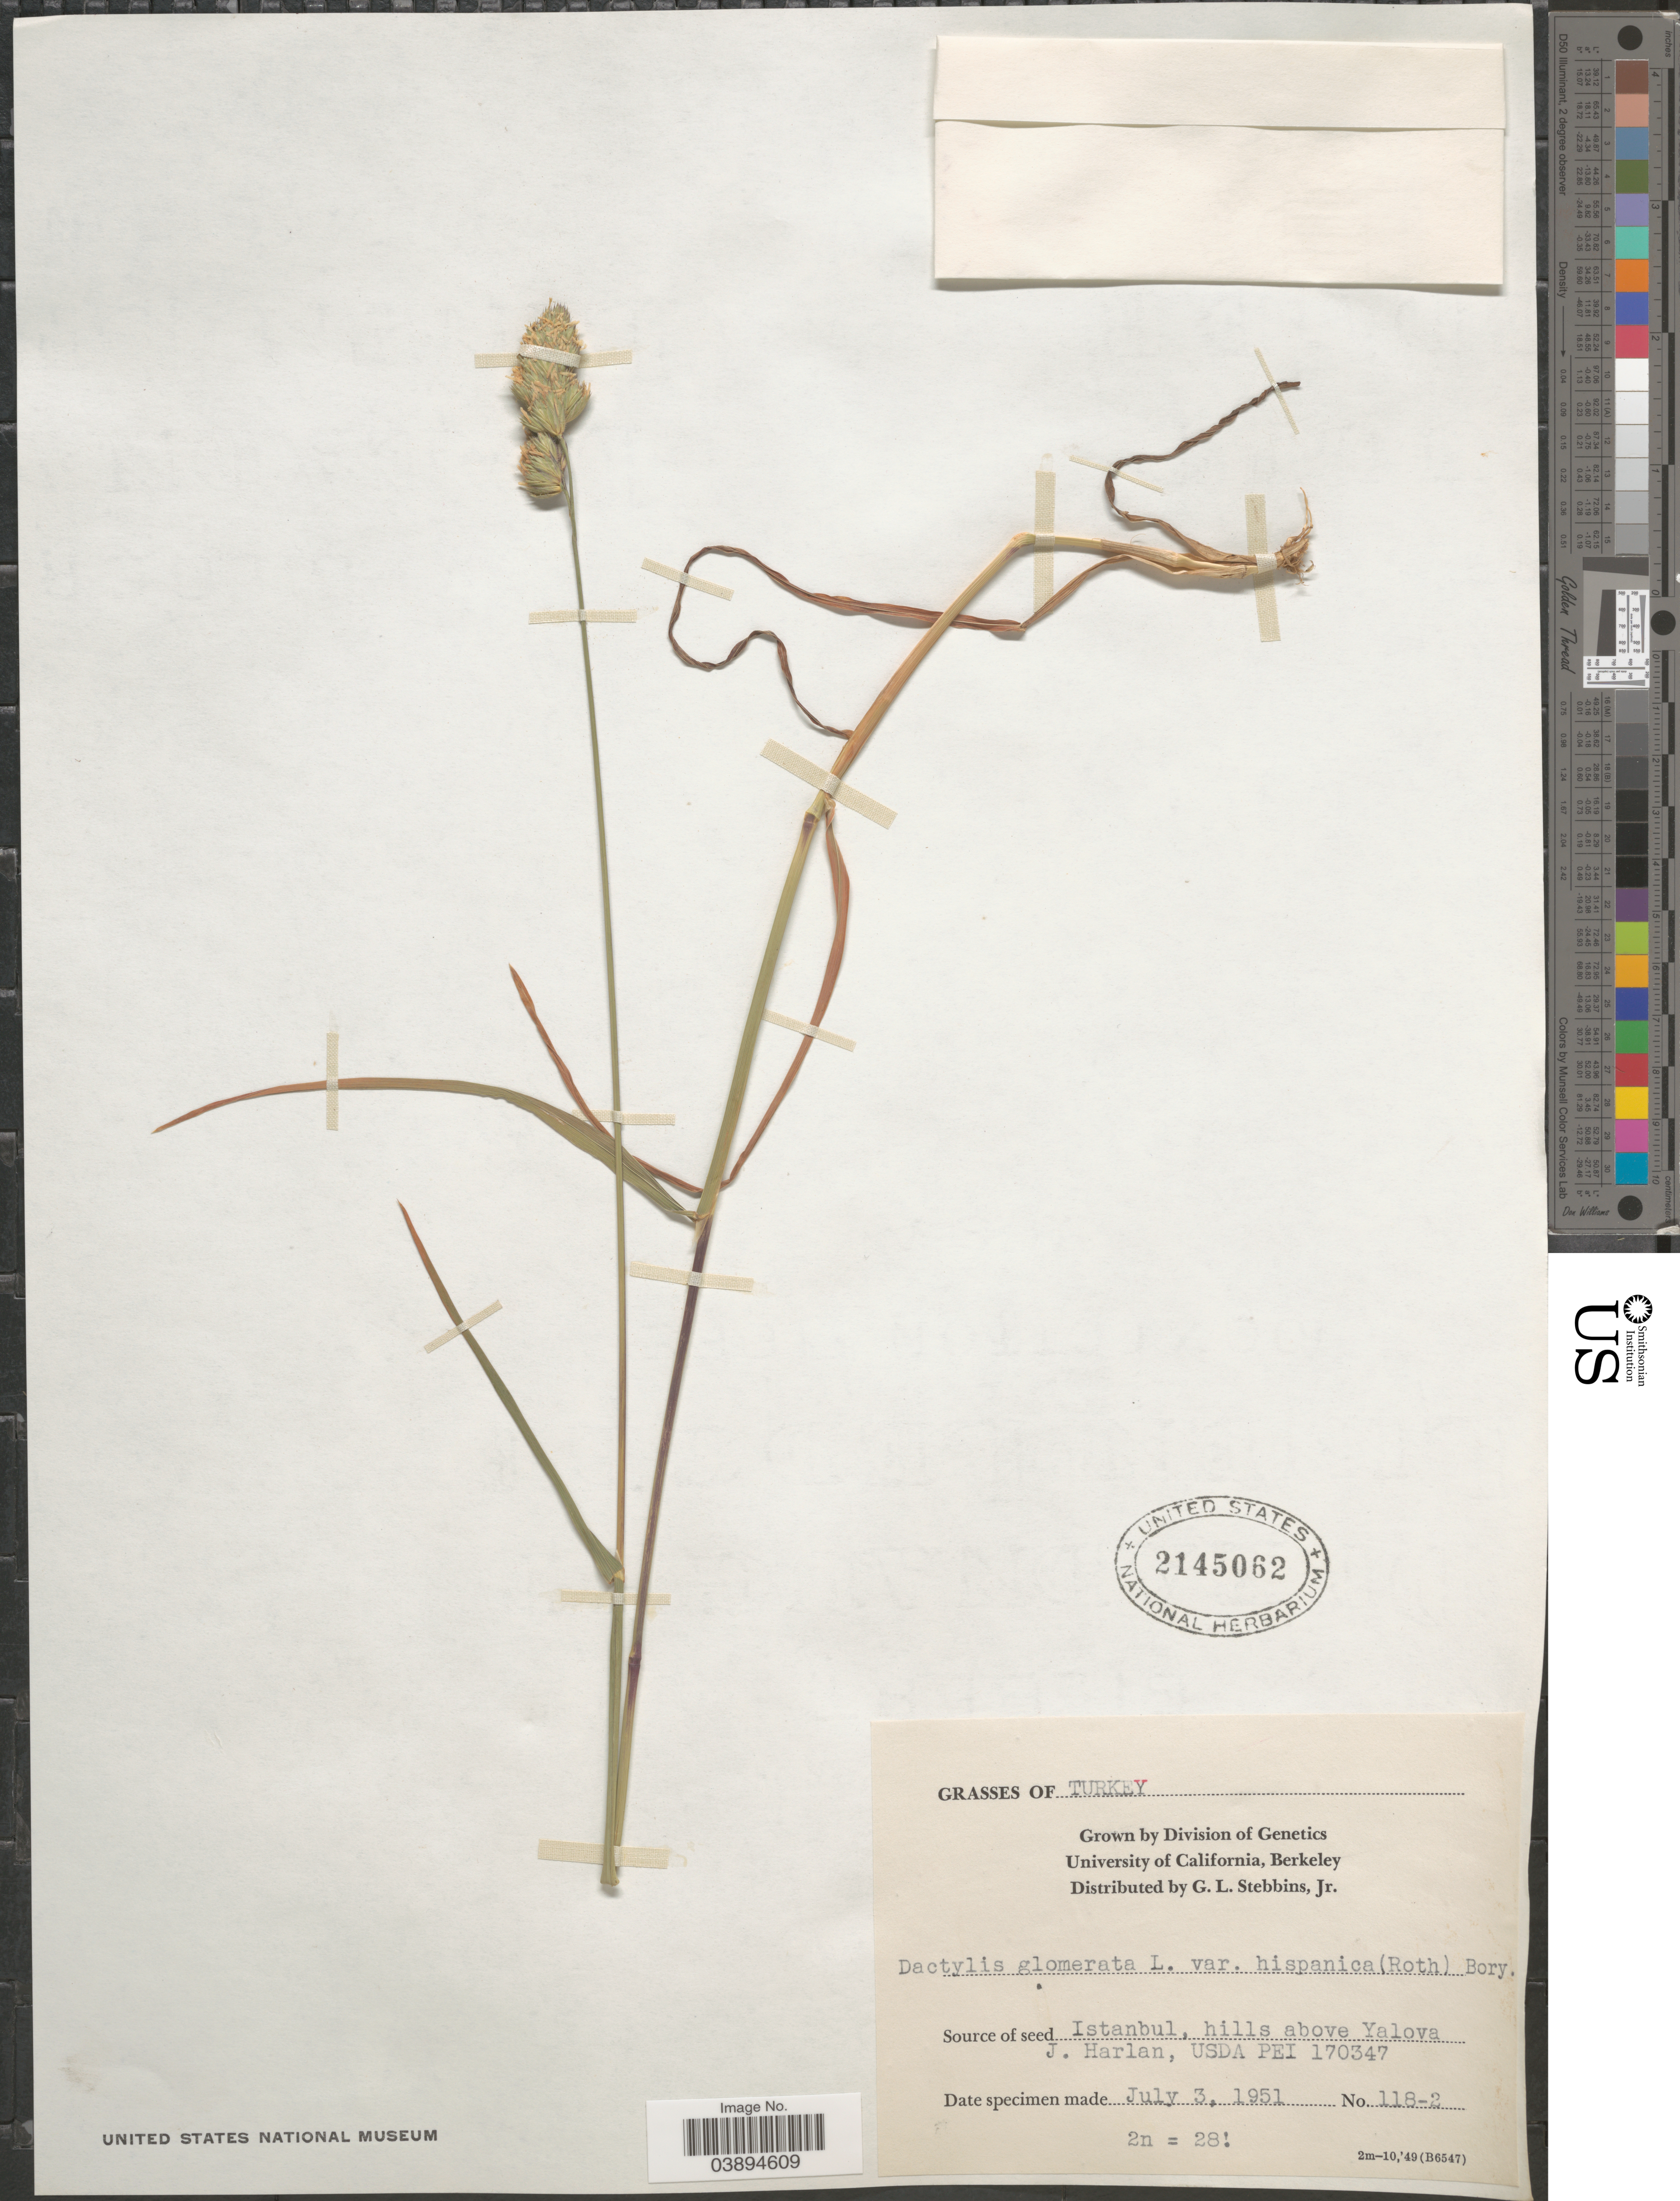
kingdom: Plantae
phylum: Tracheophyta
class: Liliopsida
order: Poales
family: Poaceae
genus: Dactylis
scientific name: Dactylis glomerata subsp. hispanica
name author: (Roth) Nyman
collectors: G. L. Stebbins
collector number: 118-2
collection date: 1951-07-03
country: Turkey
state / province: Yalova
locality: Istanbul, hills above Yalova.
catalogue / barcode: US 2145062